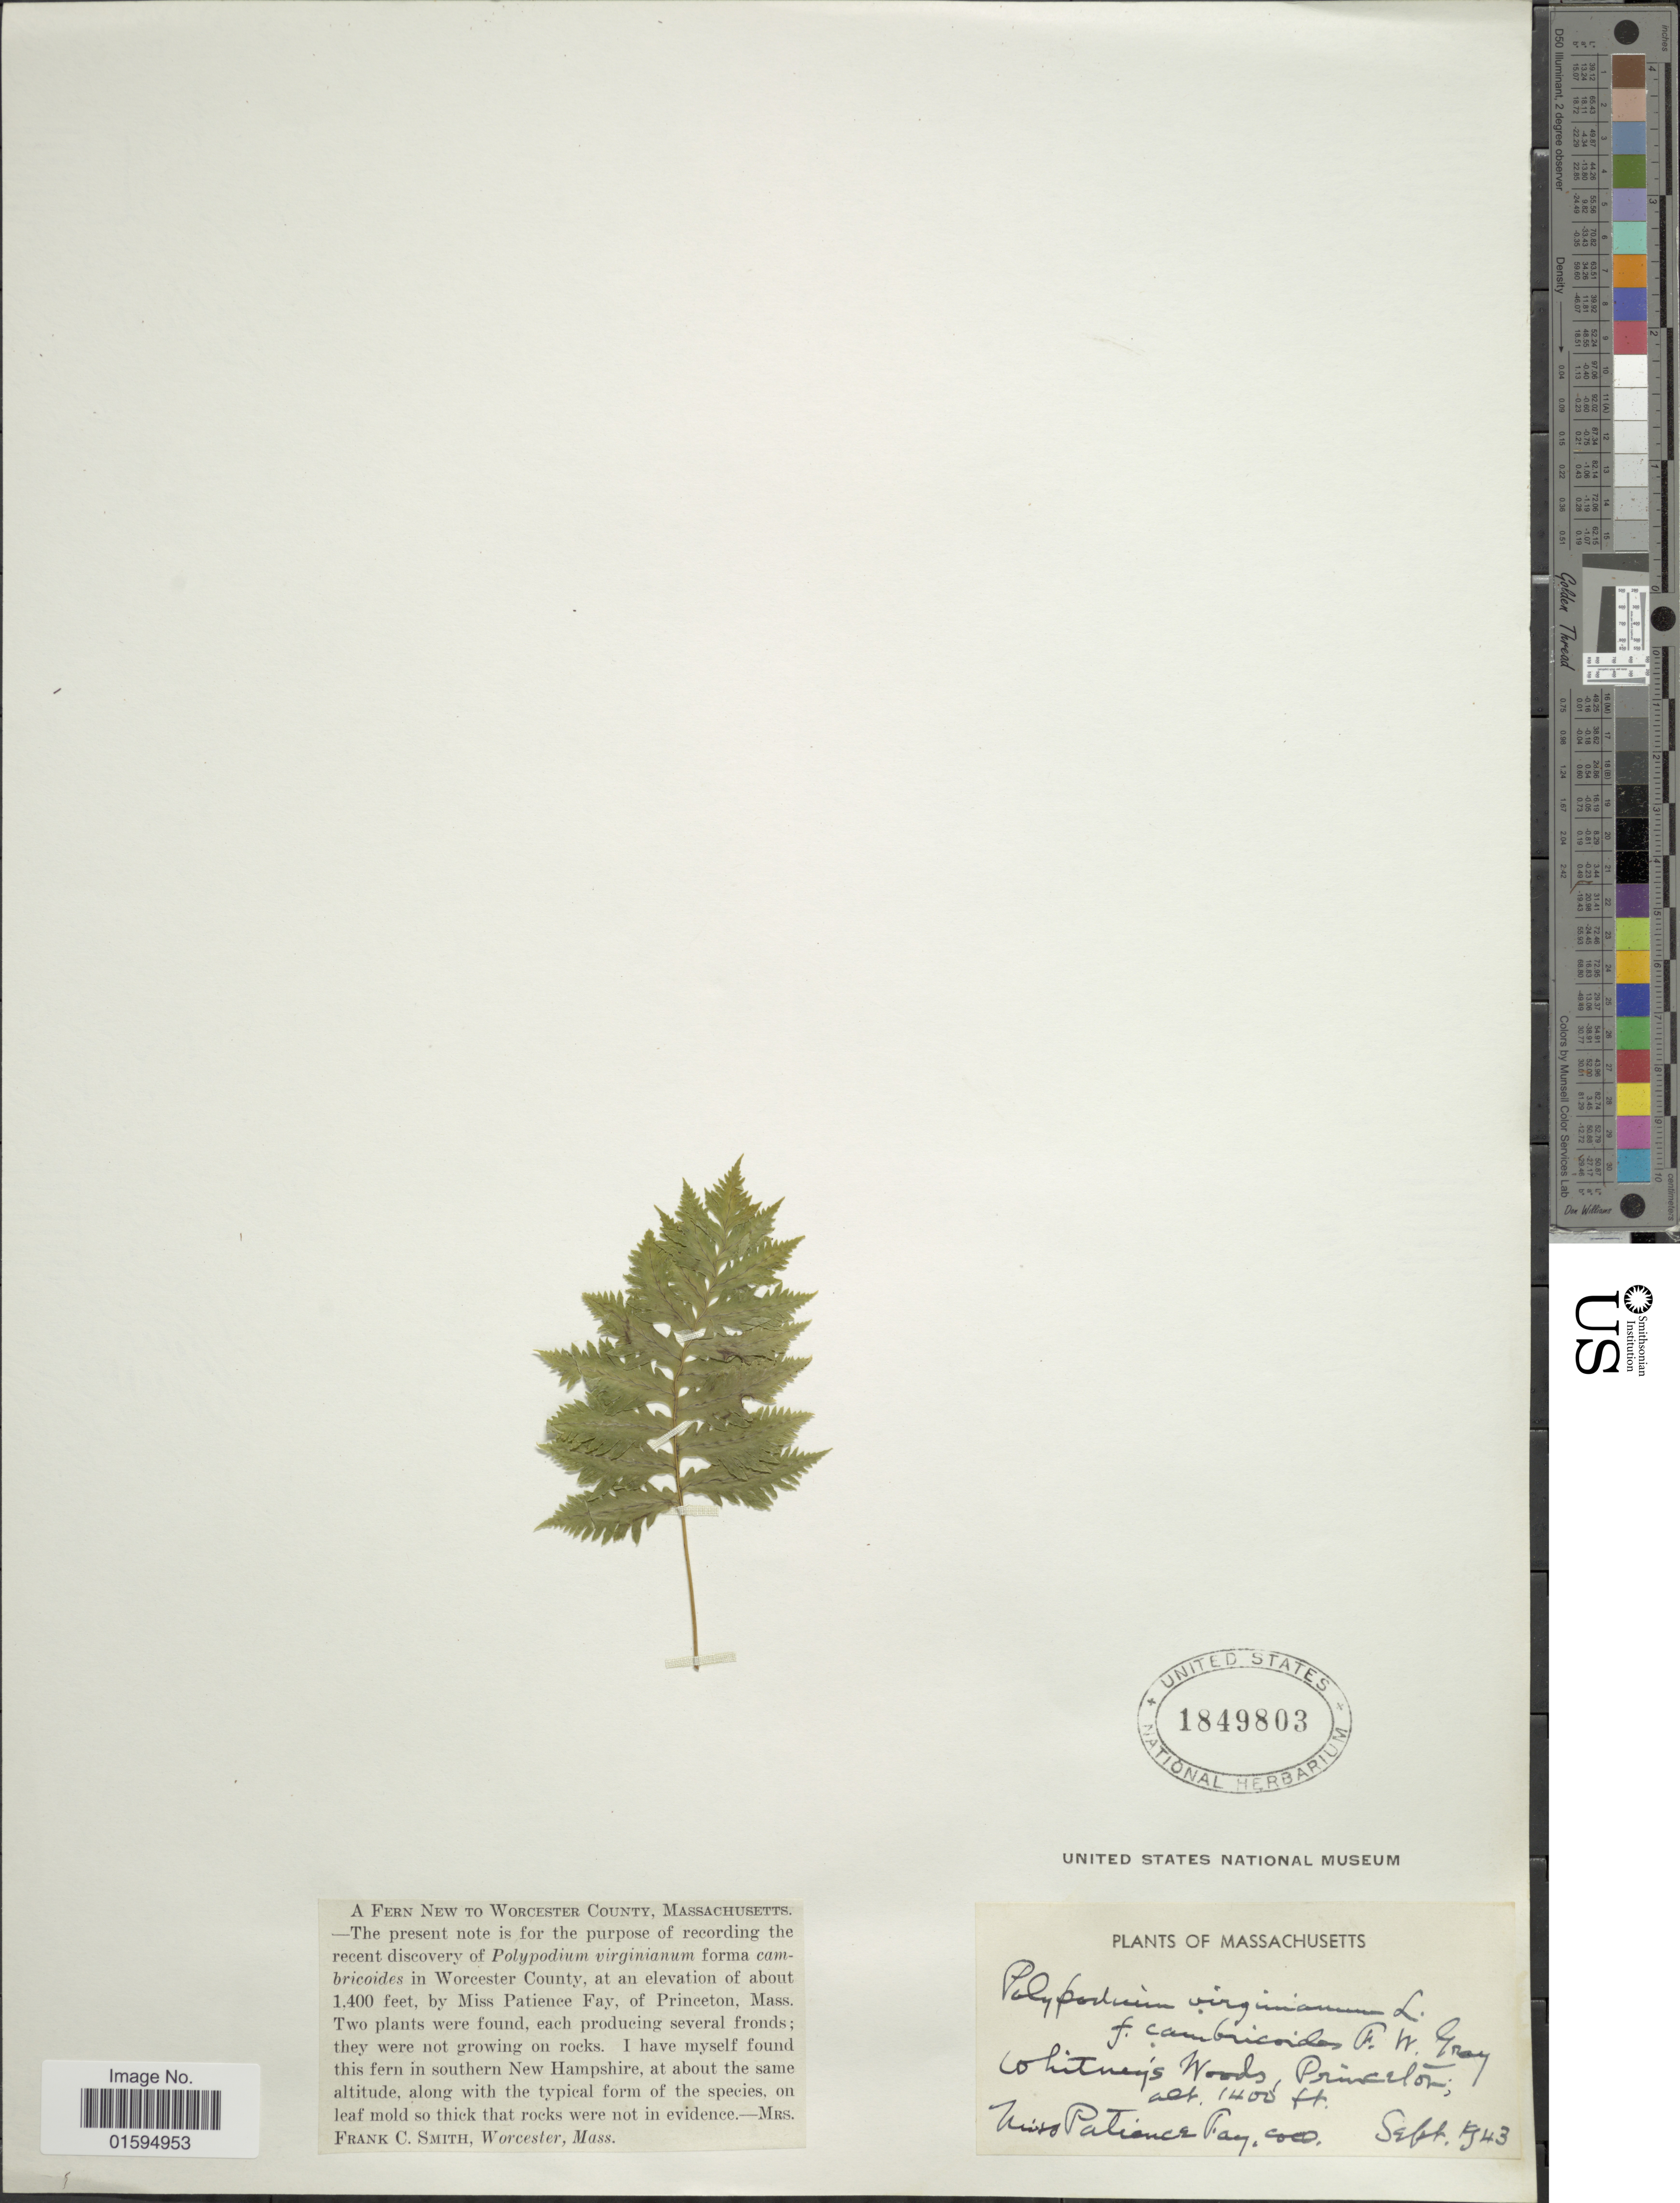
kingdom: Plantae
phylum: Tracheophyta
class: Polypodiopsida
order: Polypodiales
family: Polypodiaceae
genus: Polypodium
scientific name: Polypodium sp.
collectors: P. Fay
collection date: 1943-09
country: United States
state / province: Massachusetts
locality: Worcester County, Whitney's Woods, Princeton.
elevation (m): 427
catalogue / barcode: US 1849803